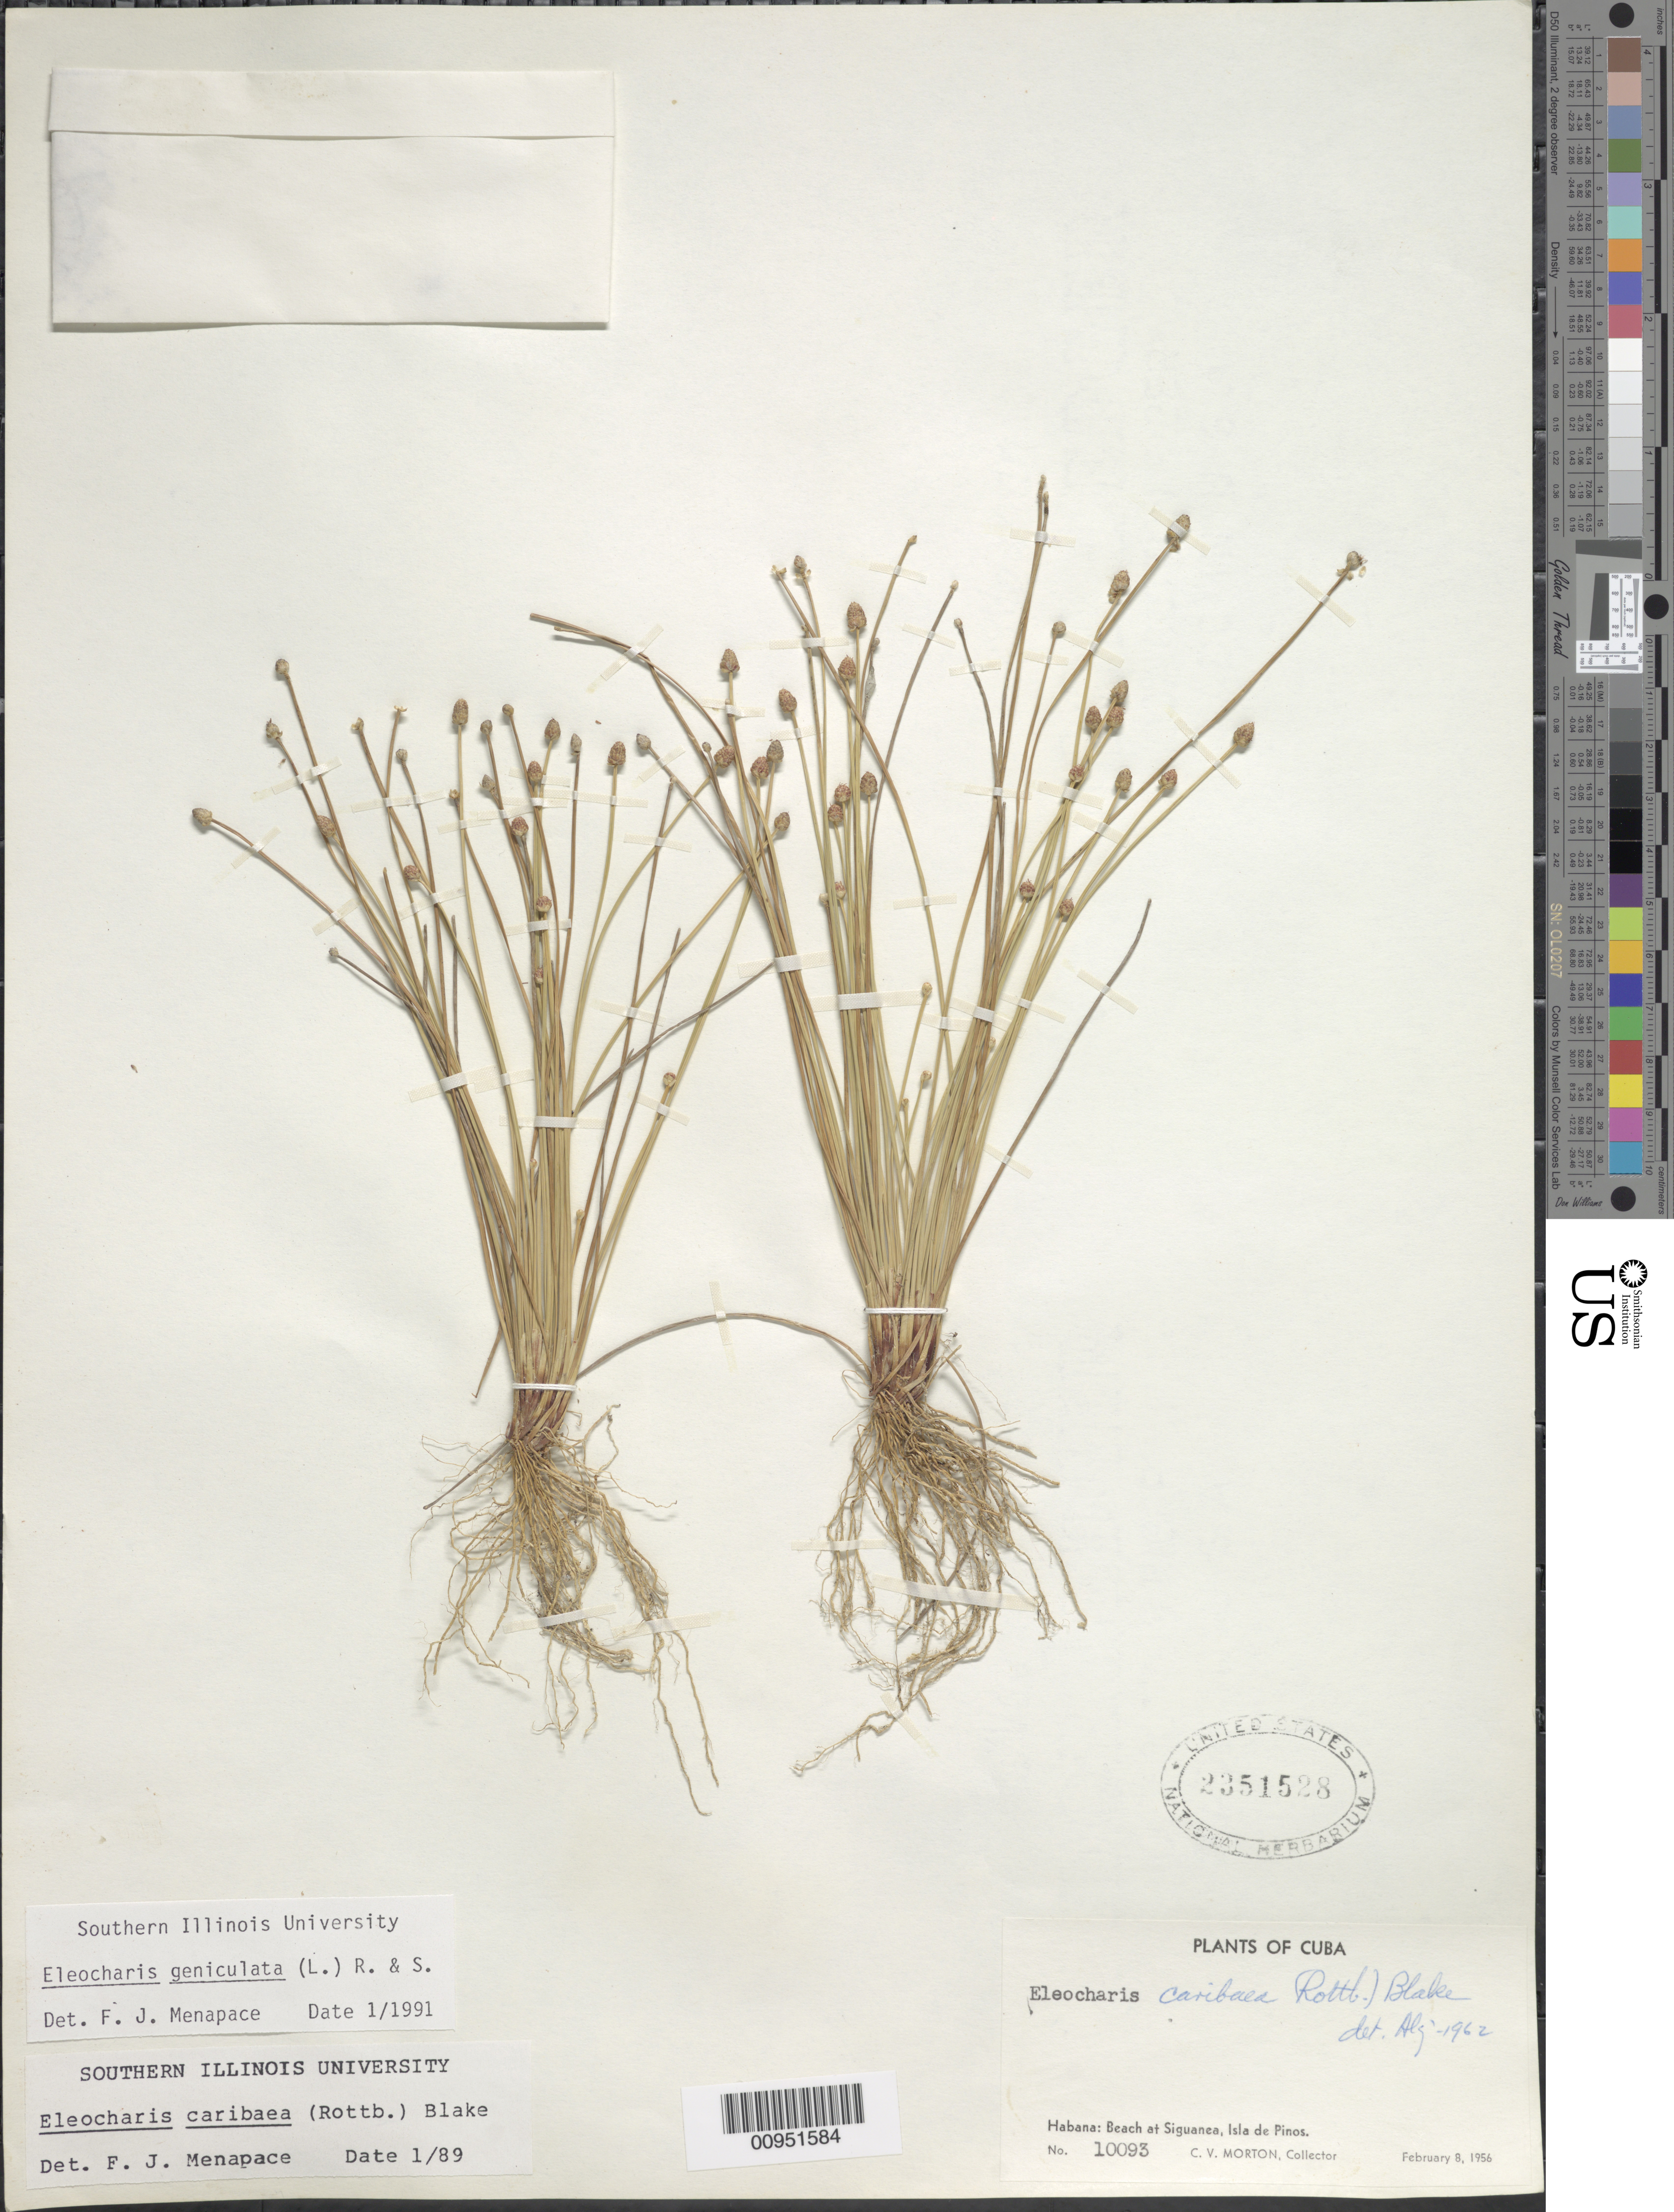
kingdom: Plantae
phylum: Tracheophyta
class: Liliopsida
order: Poales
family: Cyperaceae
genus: Eleocharis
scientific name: Eleocharis geniculata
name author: (L.) Roem. & Schult.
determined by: Menapace, F. J.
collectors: C. V. Morton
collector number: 10093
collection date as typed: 08 Feb 1956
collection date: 1956-02-08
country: Cuba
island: Isla de la Juventud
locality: Isle of Pines, Beach at siguanea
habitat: Beach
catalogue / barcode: US 2351528